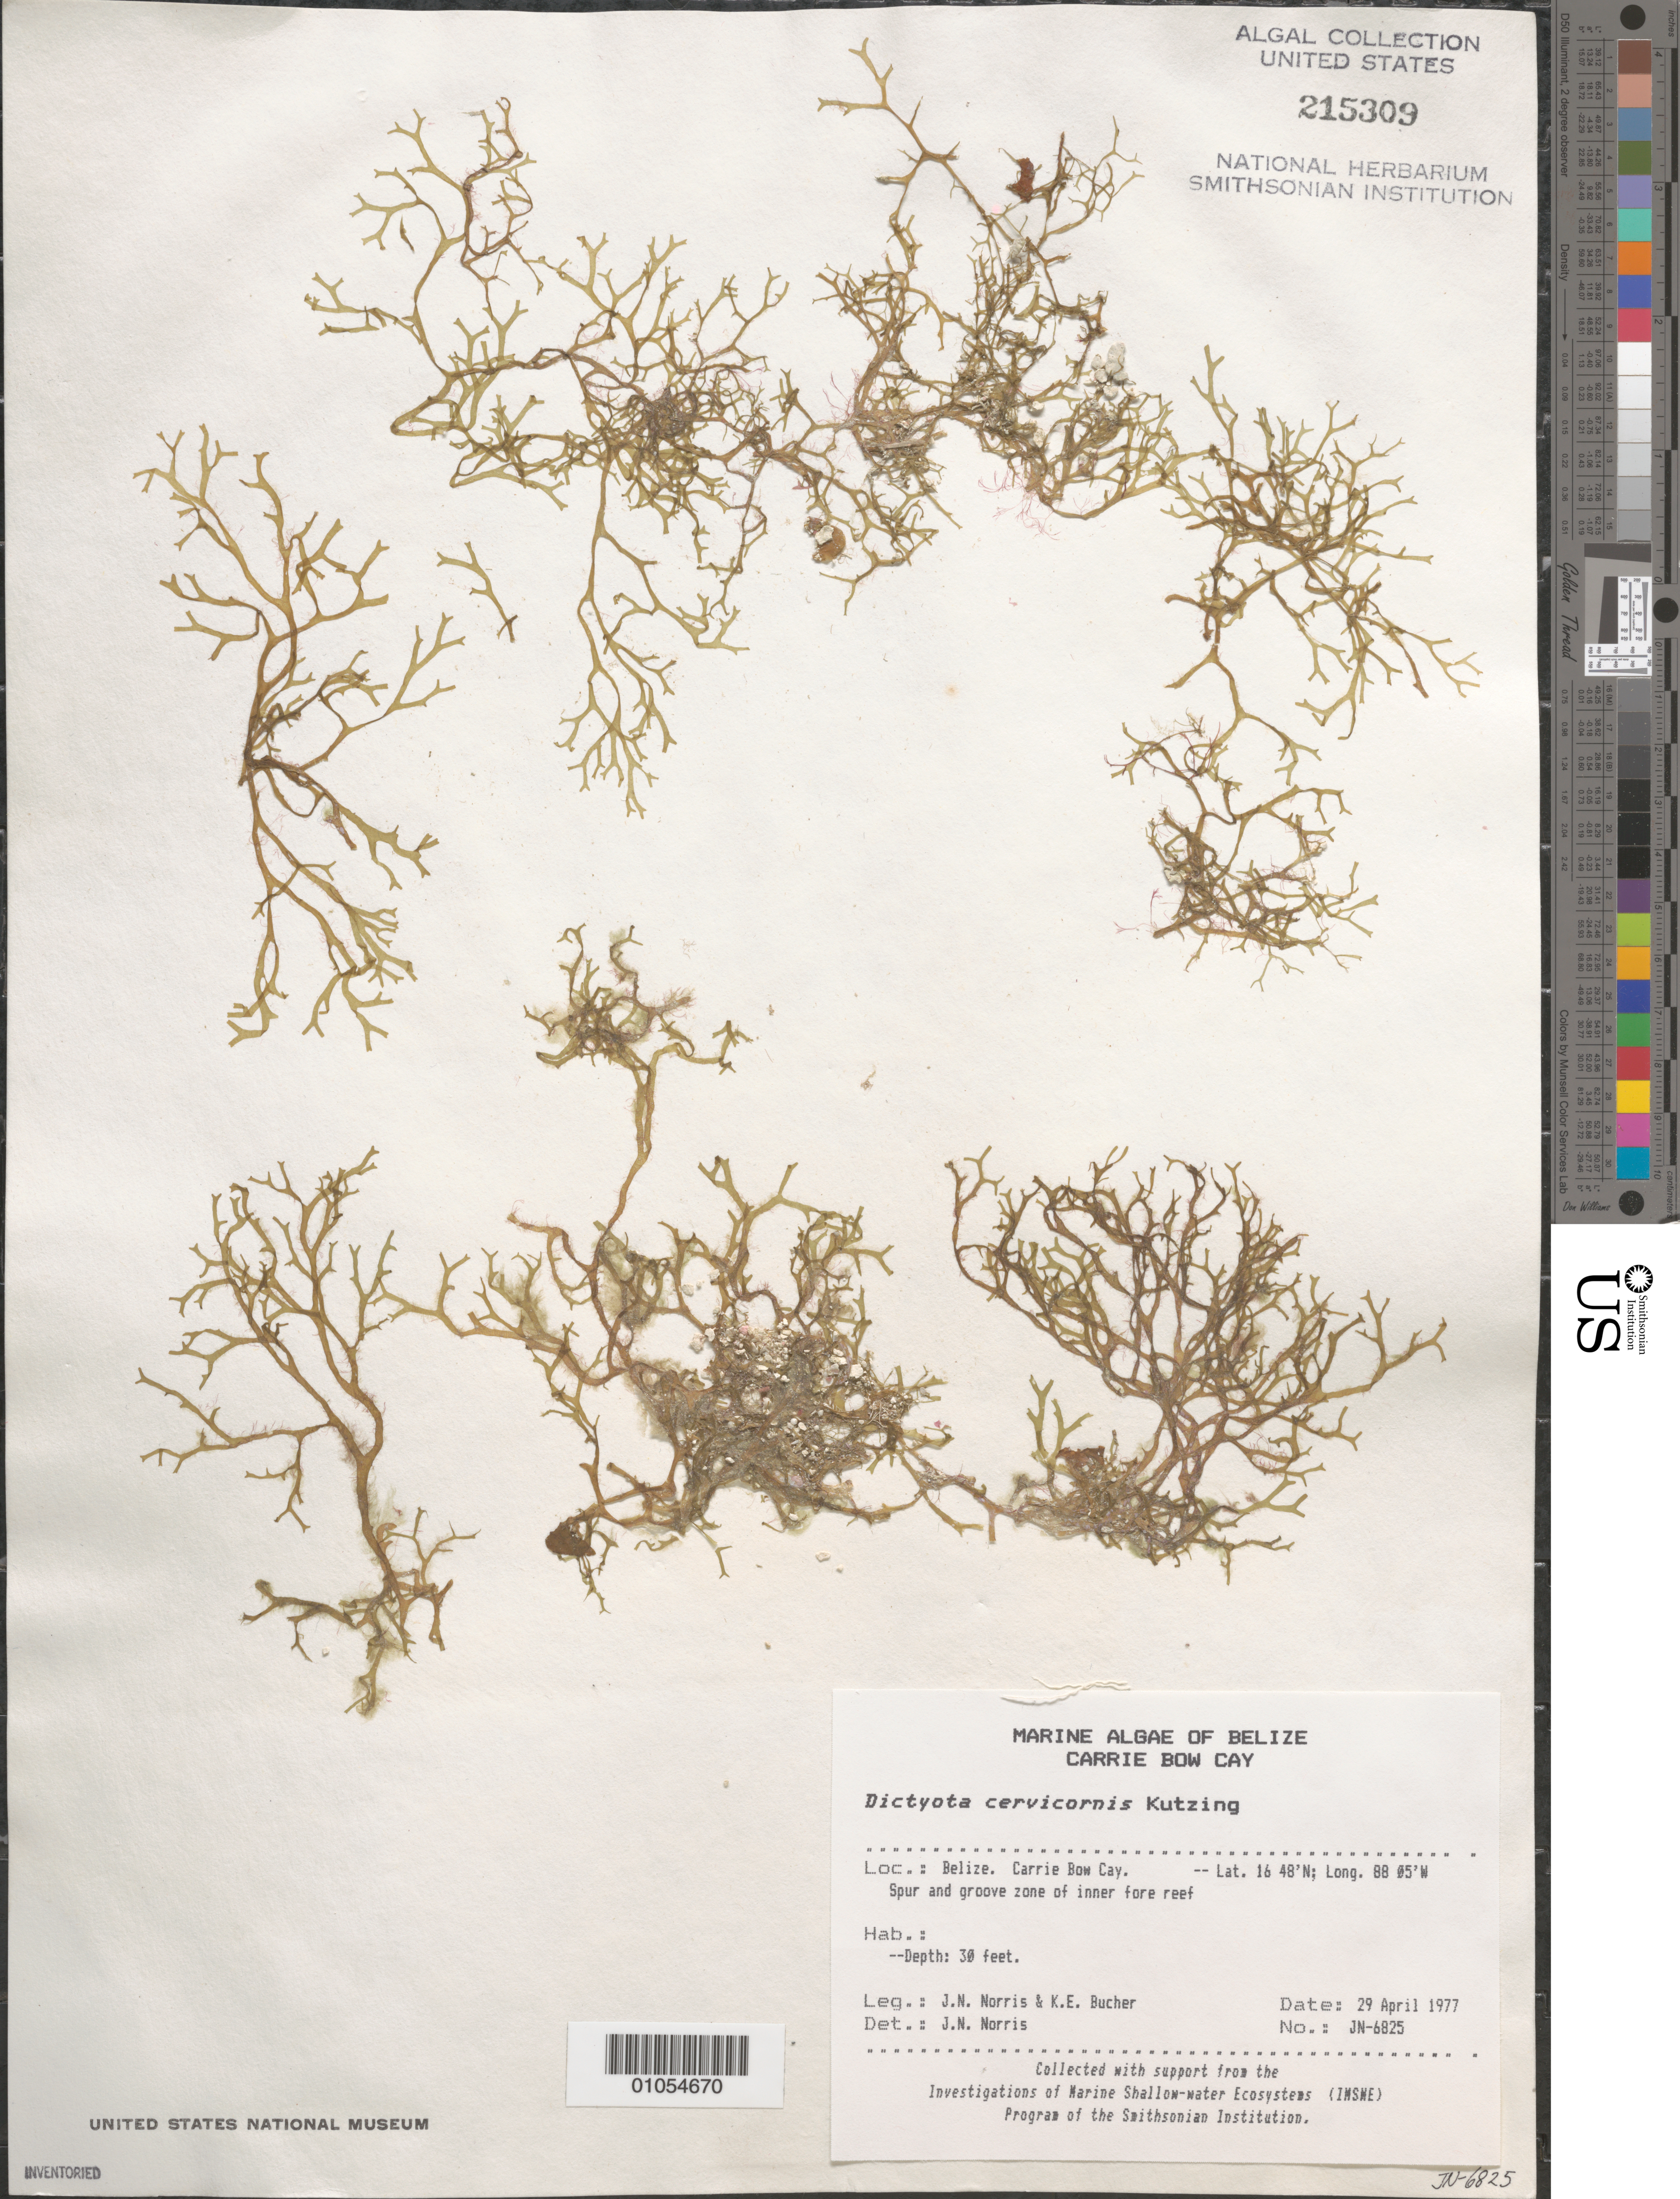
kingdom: Chromista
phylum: Ochrophyta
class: Phaeophyceae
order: Dictyotales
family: Dictyotaceae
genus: Dictyota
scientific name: Dictyota cervicornis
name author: Kütz.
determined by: Norris, James N.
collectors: J. N. Norris & K. E. Bucher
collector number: JN-6825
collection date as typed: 29 Apr 1977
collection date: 1977-04-29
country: Belize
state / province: Stann Creek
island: Carrie Bow Cay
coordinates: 16 48'N, 88 05'W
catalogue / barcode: US 215309